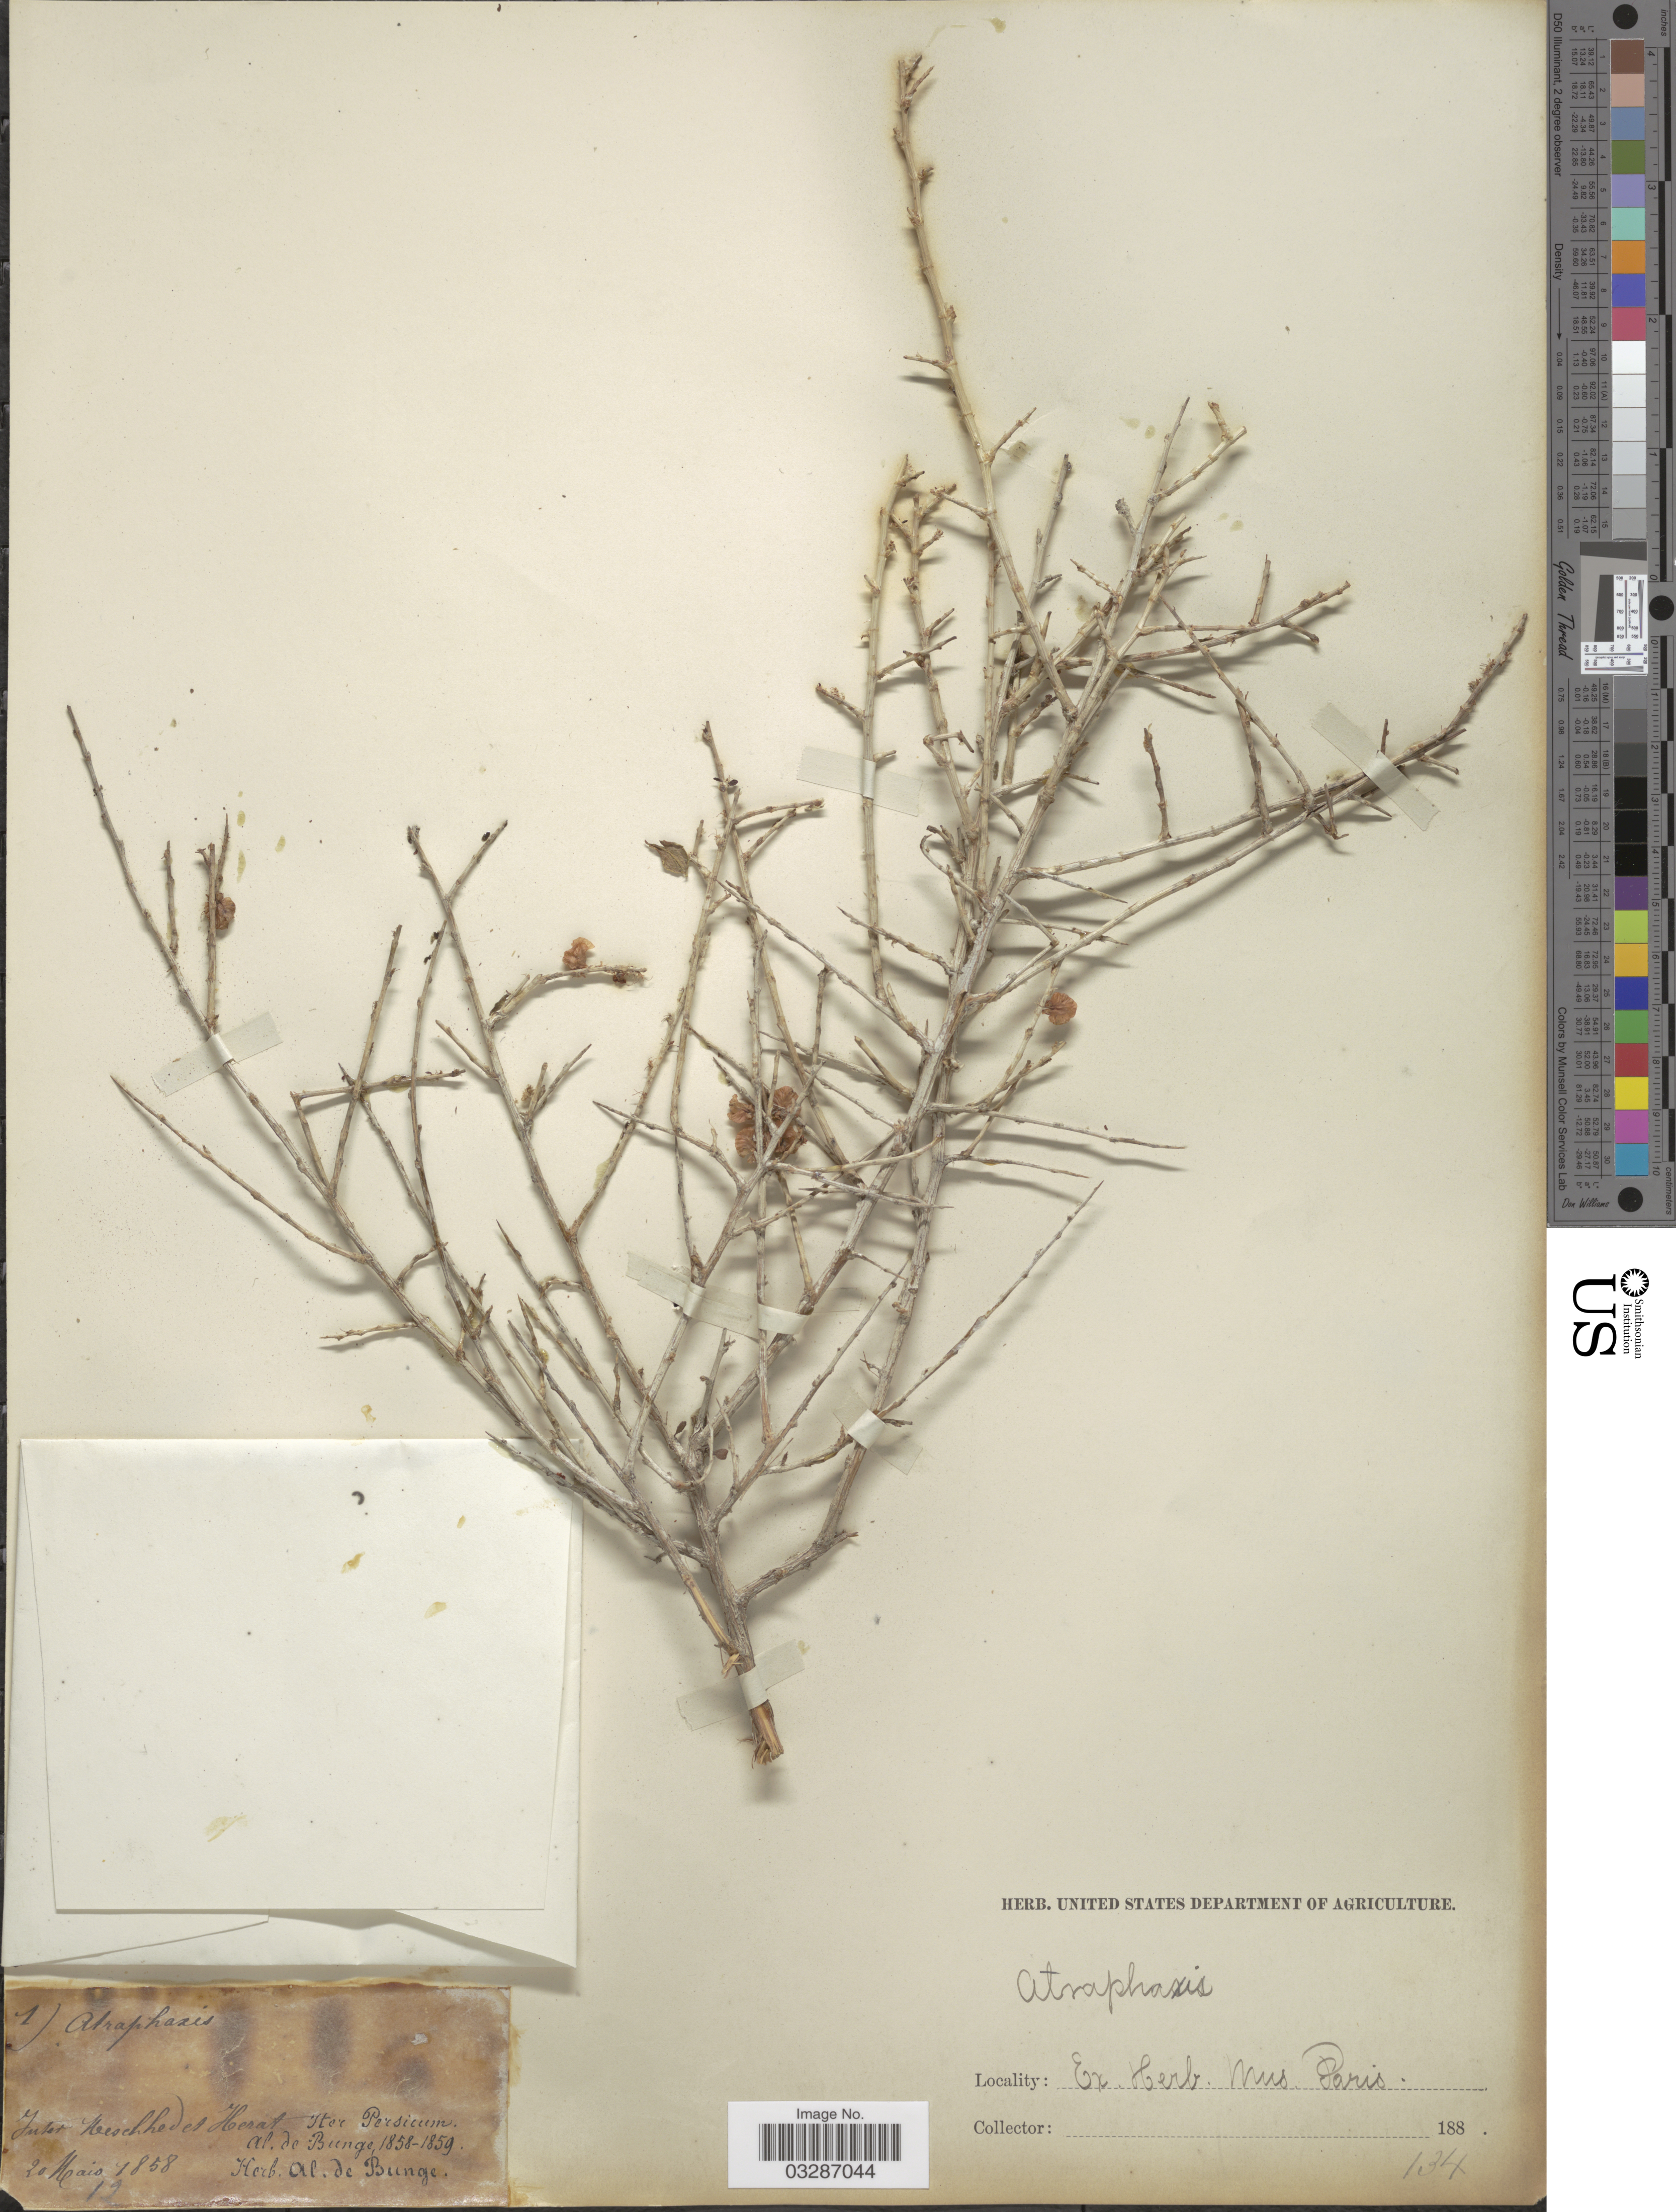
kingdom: Plantae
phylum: Tracheophyta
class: Magnoliopsida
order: Caryophyllales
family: Polygonaceae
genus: Atraphaxis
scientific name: Atraphaxis sp.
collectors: A. de Bunge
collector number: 1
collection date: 1858-05-20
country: Iran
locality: Inter Meschhed et Herat. Iter Persicum.